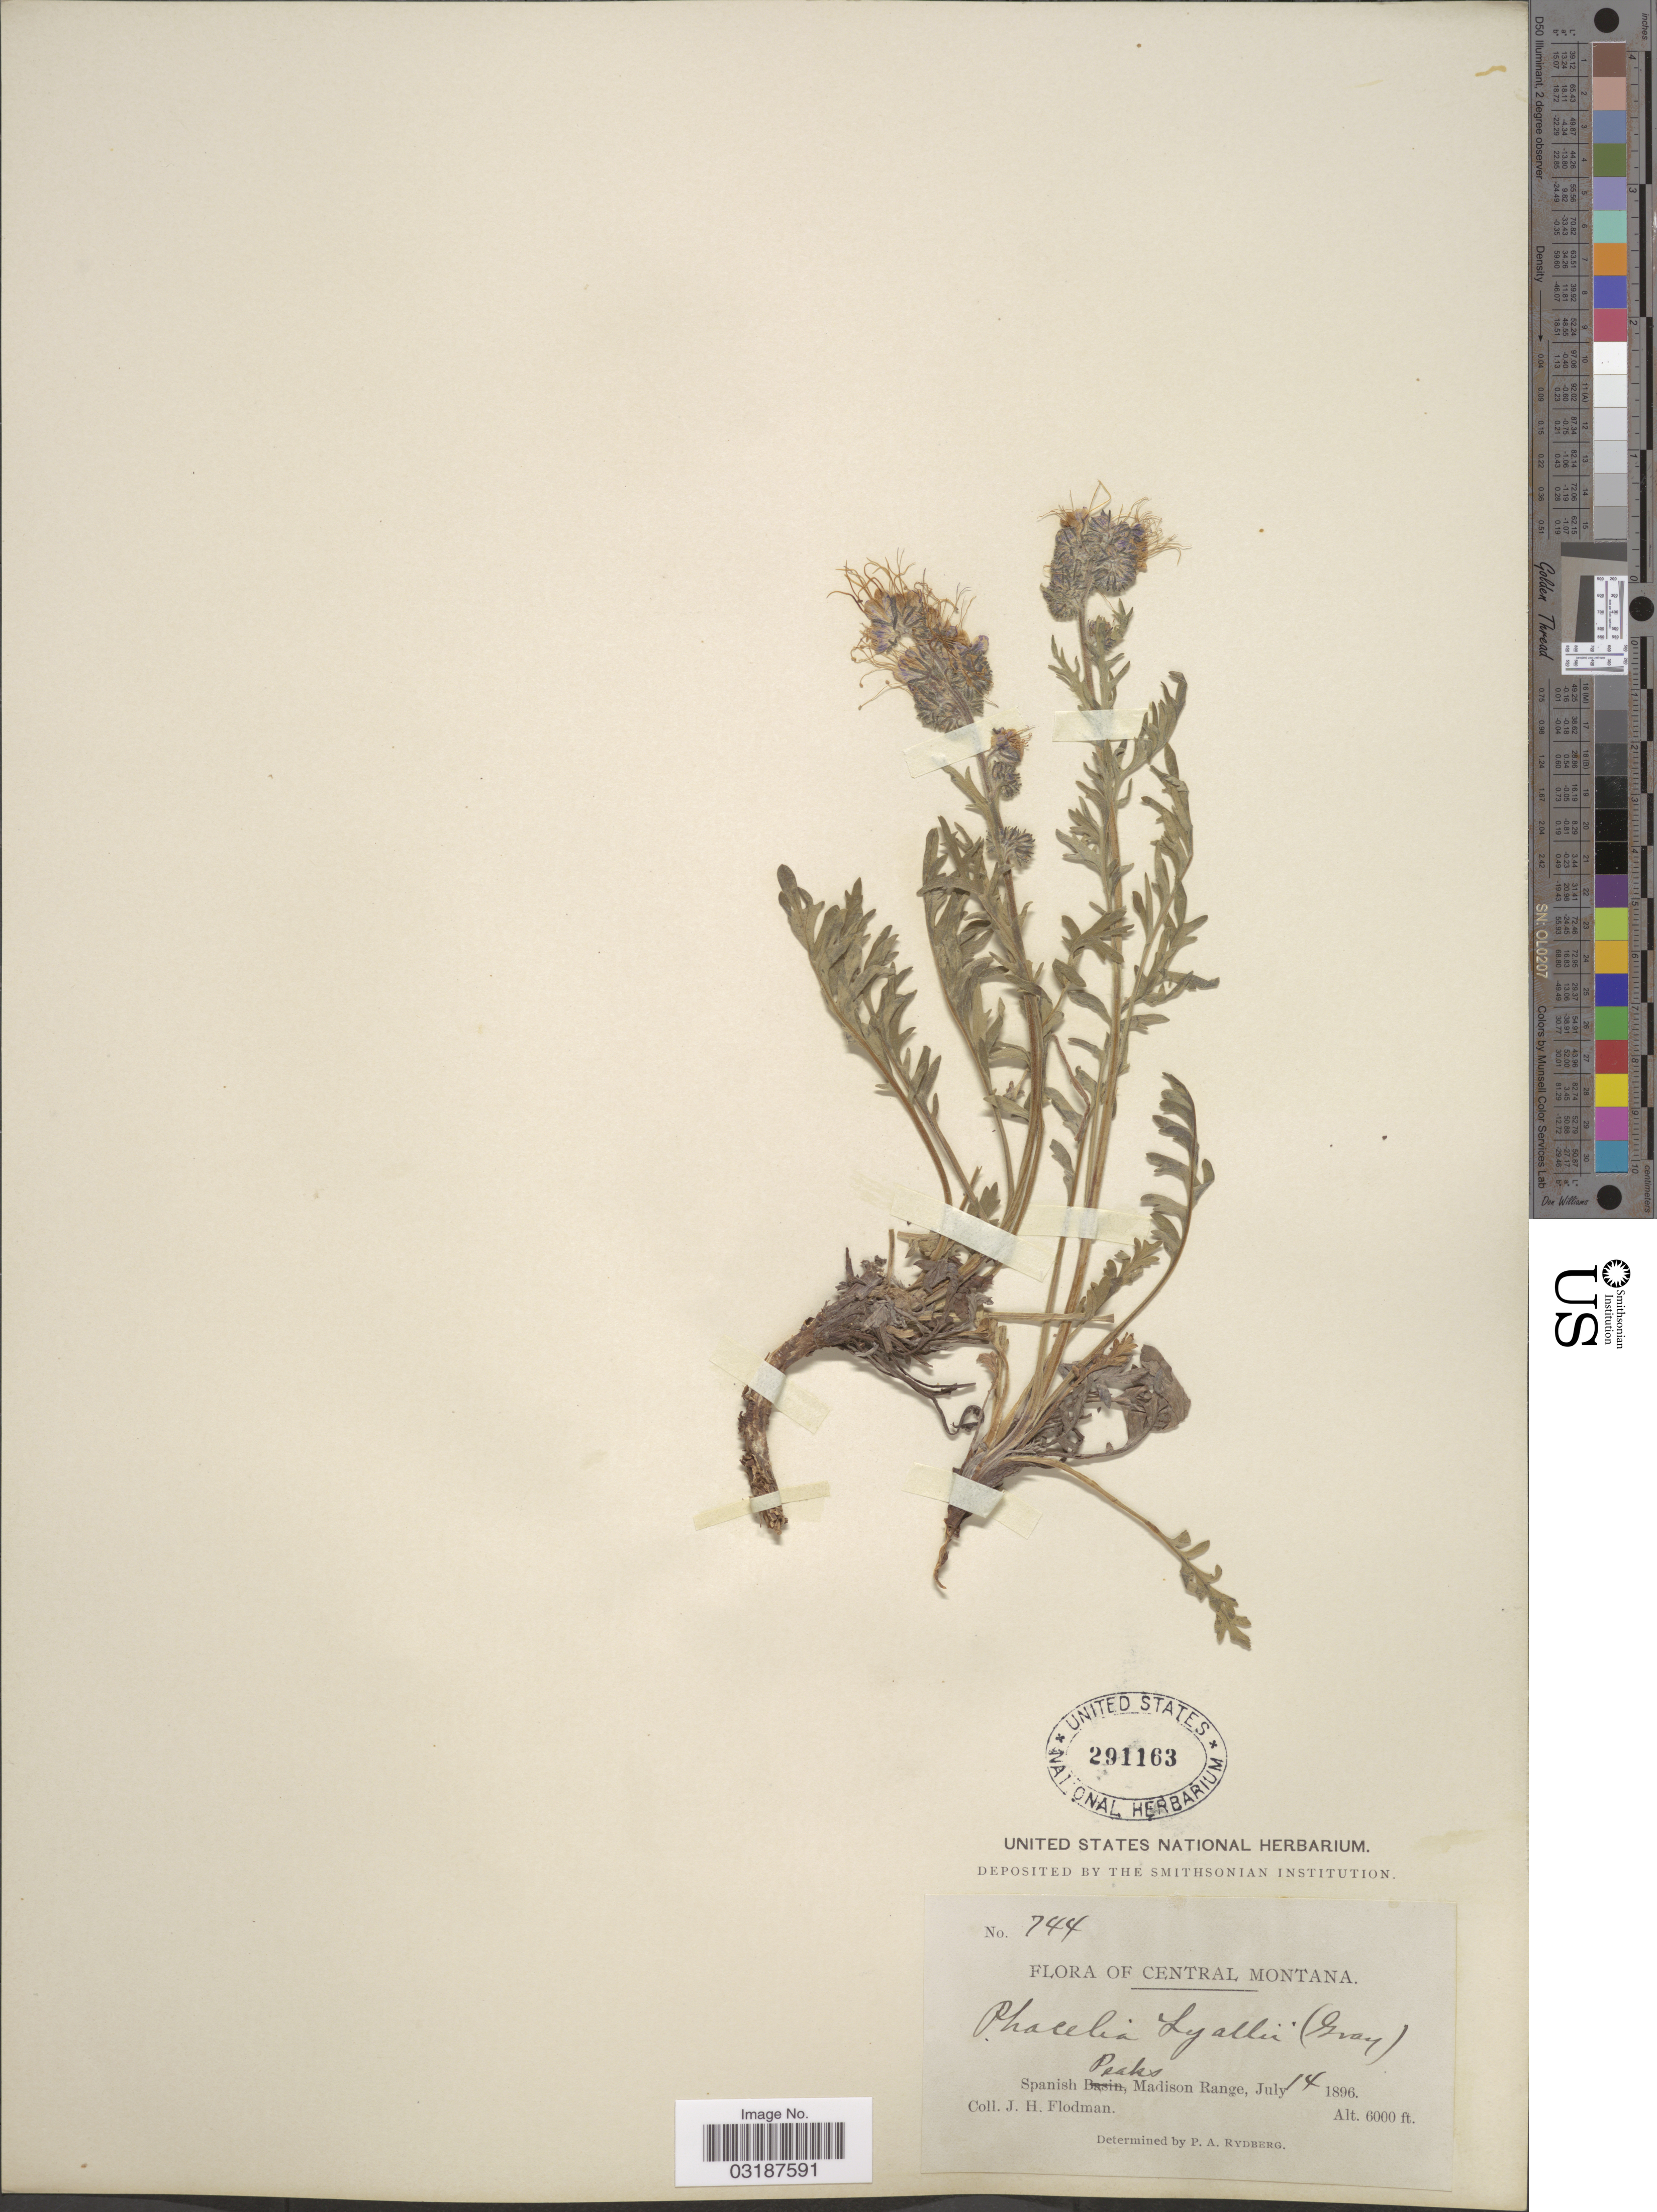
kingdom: Plantae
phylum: Tracheophyta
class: Magnoliopsida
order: Boraginales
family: Hydrophyllaceae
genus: Phacelia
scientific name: Phacelia sericea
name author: (Graham) A. Gray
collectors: J. Flodman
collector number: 744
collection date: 1896-07-14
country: United States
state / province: Montana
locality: Central Montana. Spanish Peaks, Madison Range.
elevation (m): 1829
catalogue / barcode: US 291163